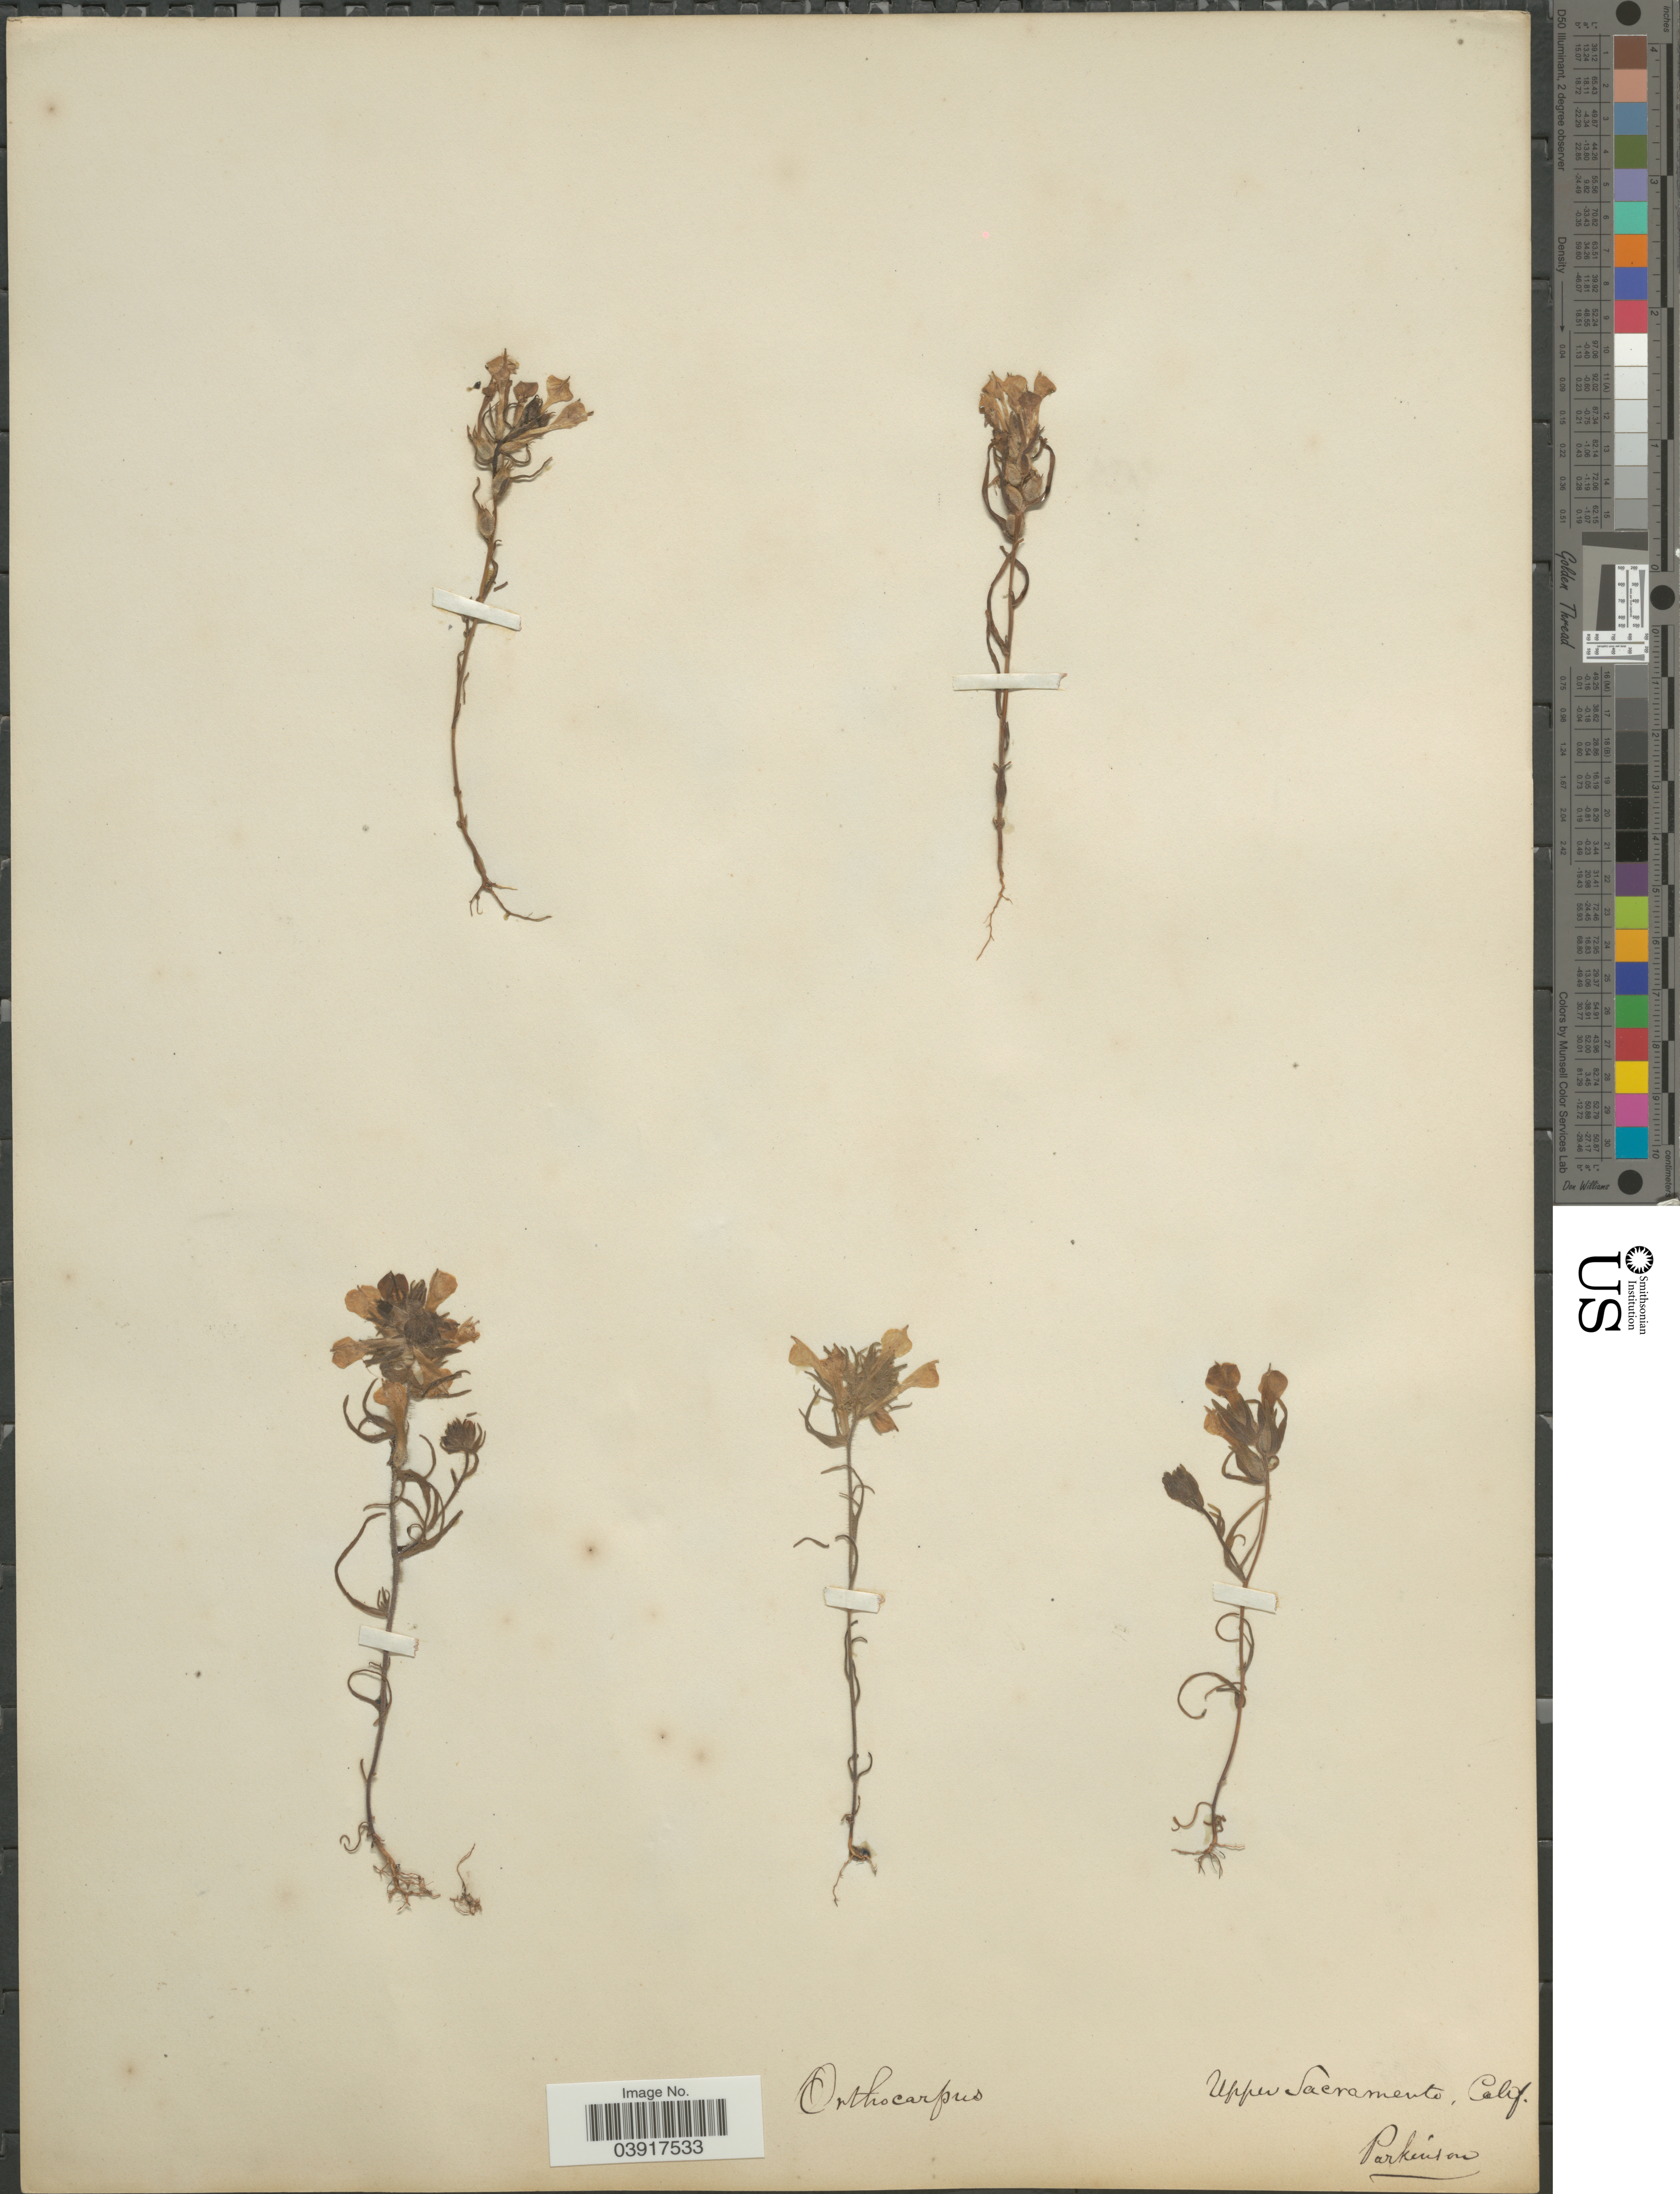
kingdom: Plantae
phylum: Tracheophyta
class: Magnoliopsida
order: Lamiales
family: Orobanchaceae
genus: Orthocarpus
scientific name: Orthocarpus lacerus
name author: Benth.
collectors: Parkinson, --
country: United States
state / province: California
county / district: Sacramento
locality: Upper Sacramento.